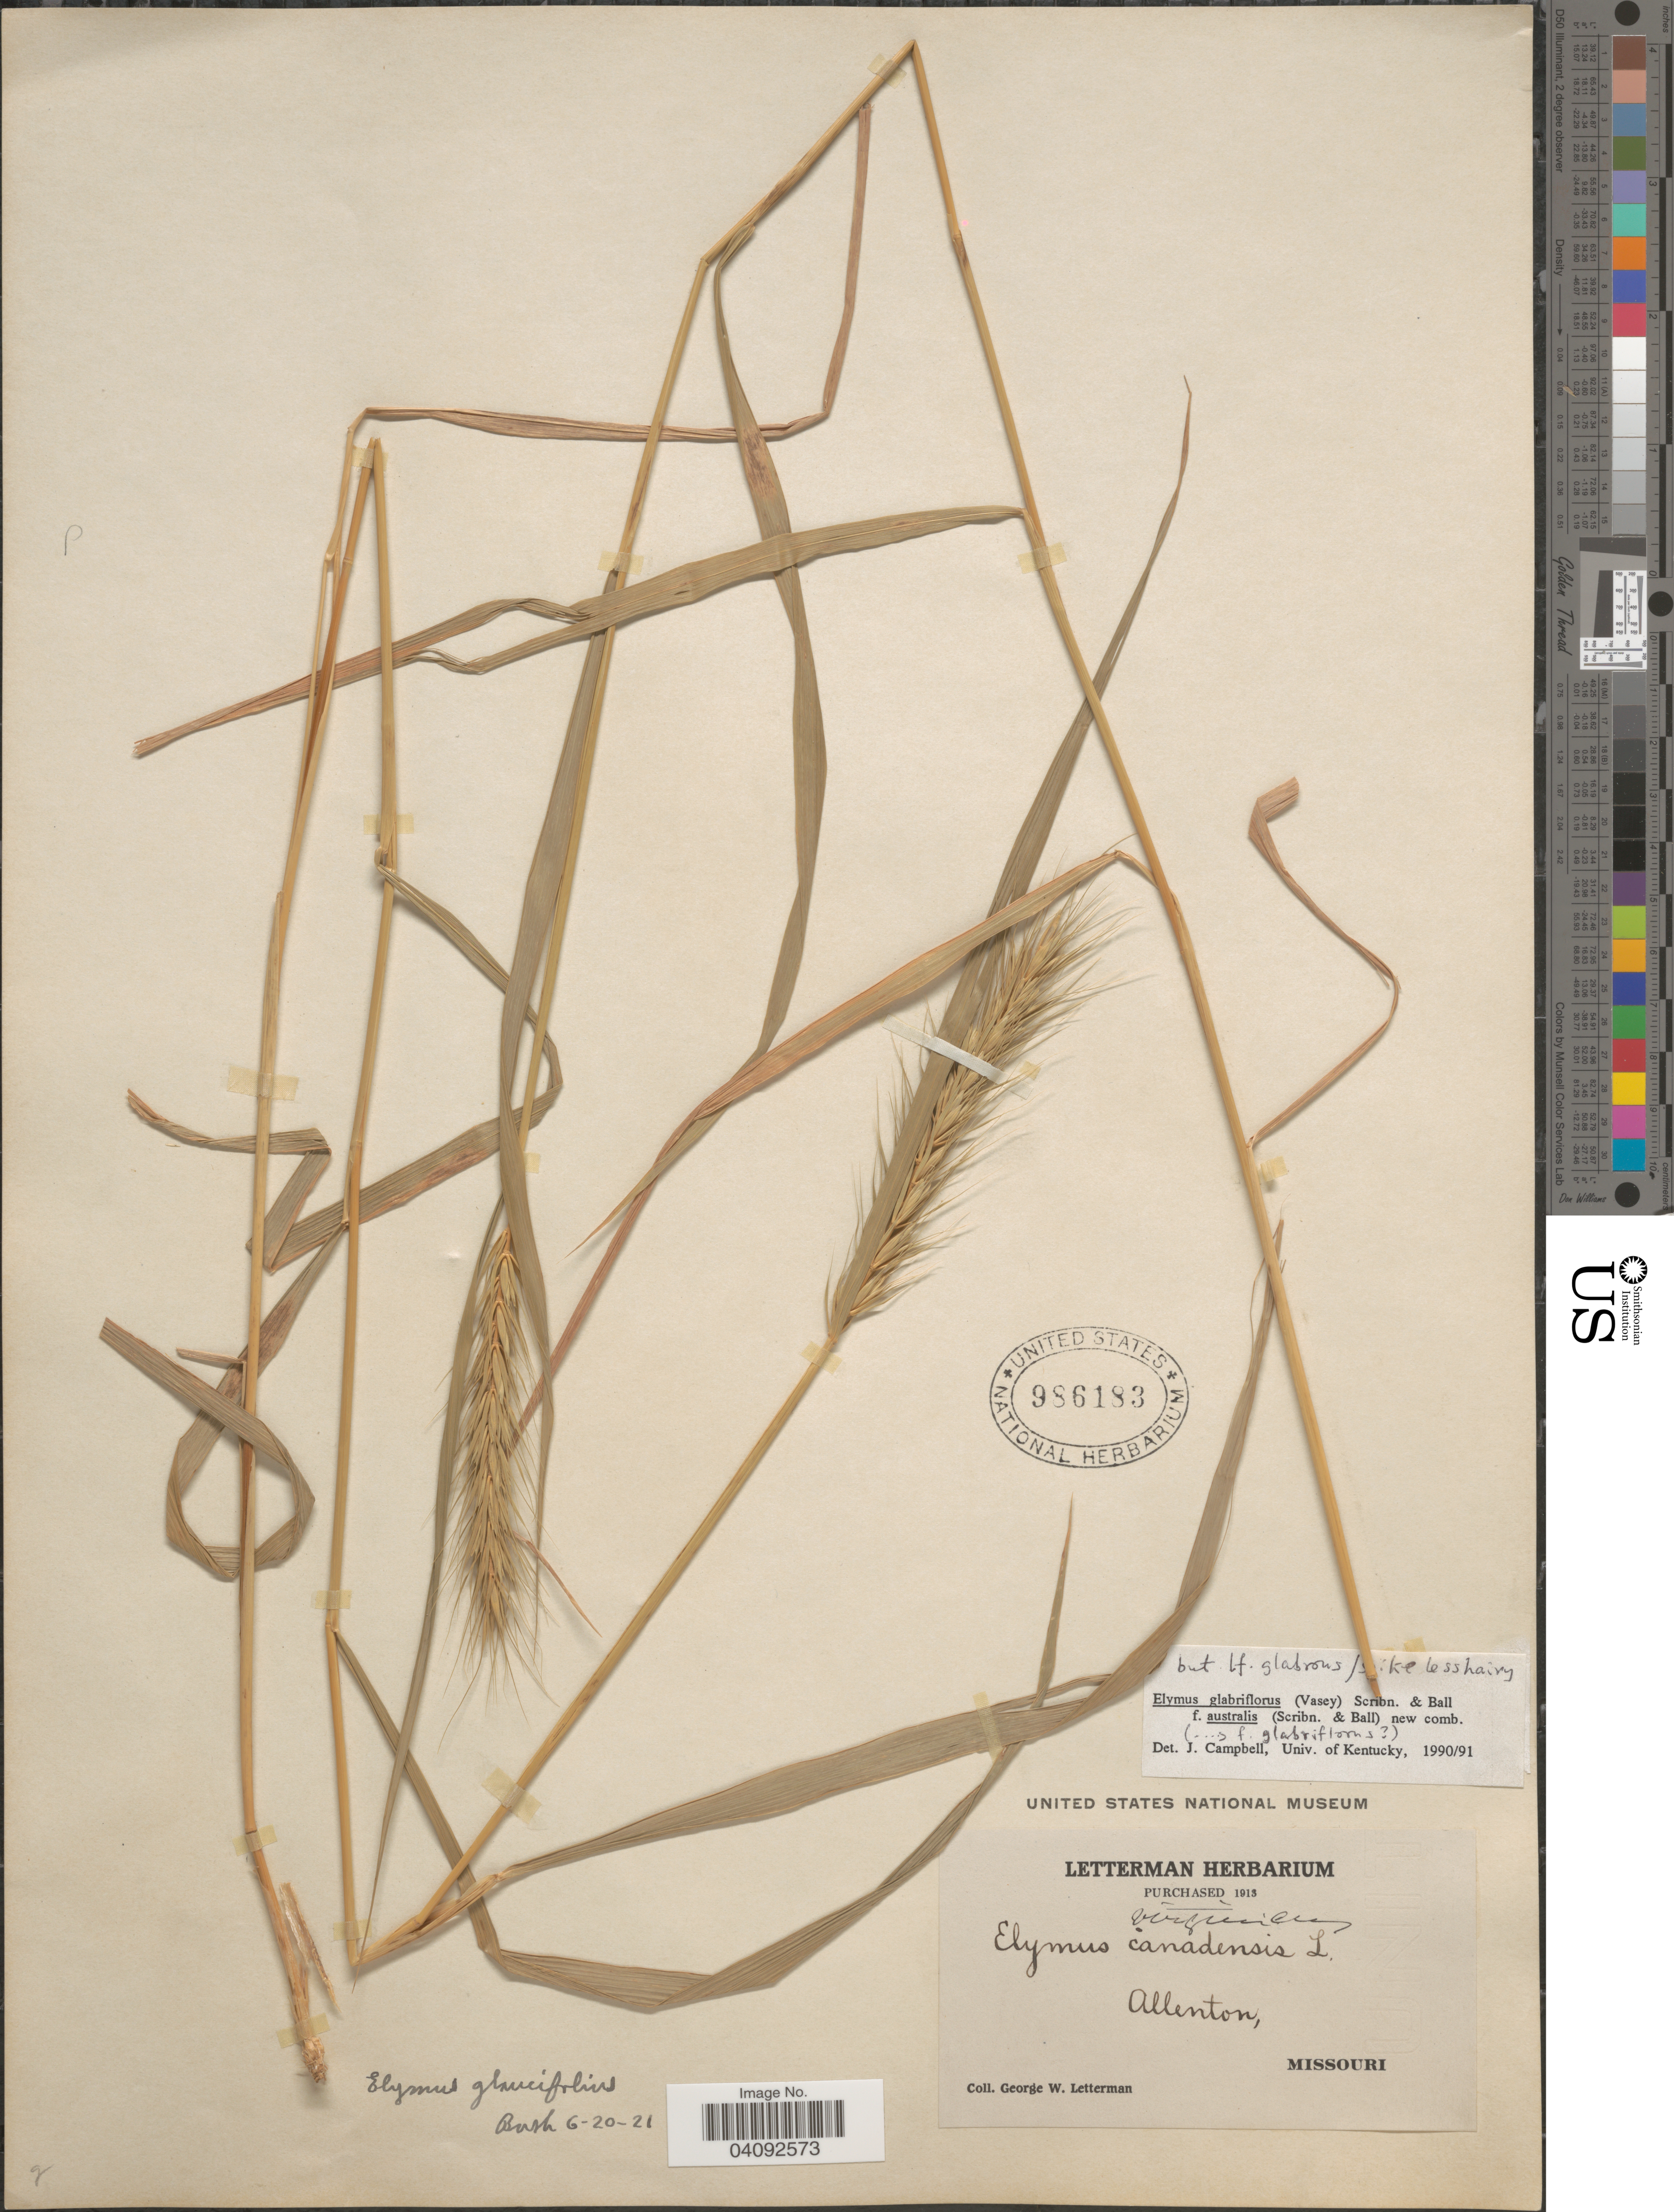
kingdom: Plantae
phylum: Tracheophyta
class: Liliopsida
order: Poales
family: Poaceae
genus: Elymus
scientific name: Elymus glabriflorus var. australis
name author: (Scribn. & C.R. Ball) J.J.N. Campb.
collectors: G. W. Letterman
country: United States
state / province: Missouri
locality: Allenton.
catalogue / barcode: US 986183